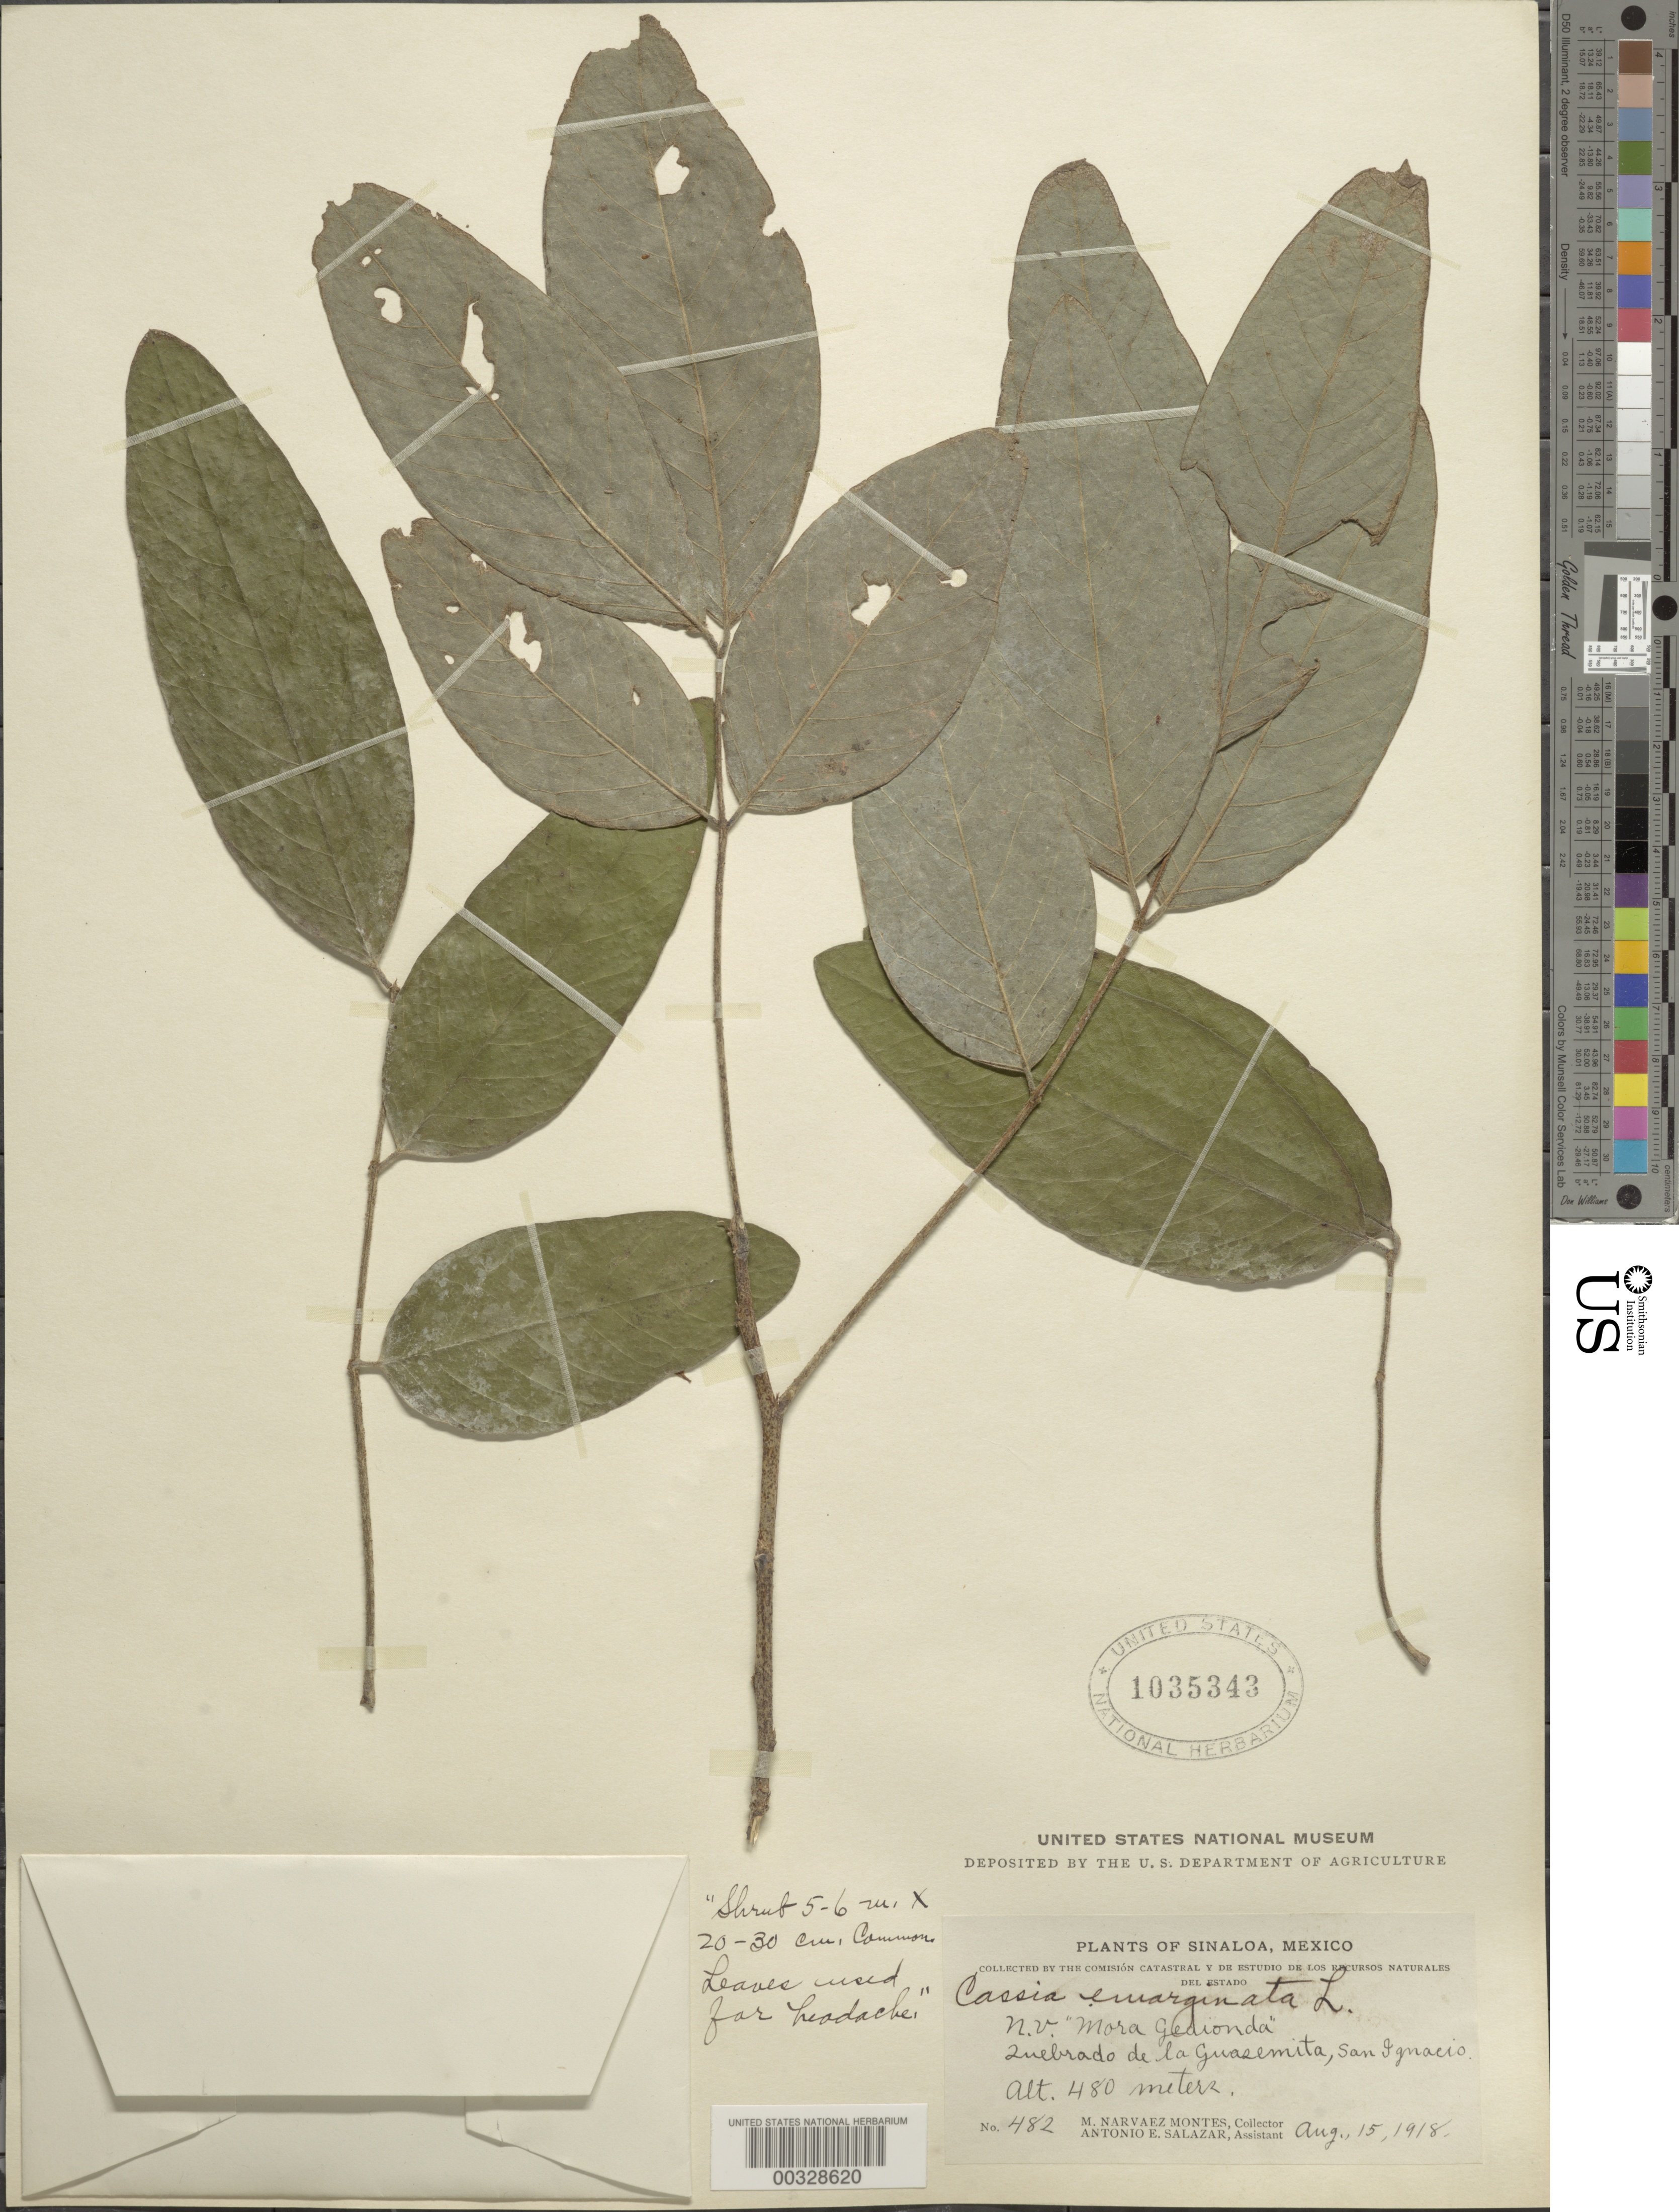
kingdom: Plantae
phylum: Tracheophyta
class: Magnoliopsida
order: Fabales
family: Fabaceae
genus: Senna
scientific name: Senna emarginata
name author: L.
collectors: M. Montes & A. E. Salazar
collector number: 482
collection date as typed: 15 Aug 1918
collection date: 1918-08-15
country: Mexico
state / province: Sinaloa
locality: Quebrado de la guasemita, San Ignacio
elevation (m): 480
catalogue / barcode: US 1035343